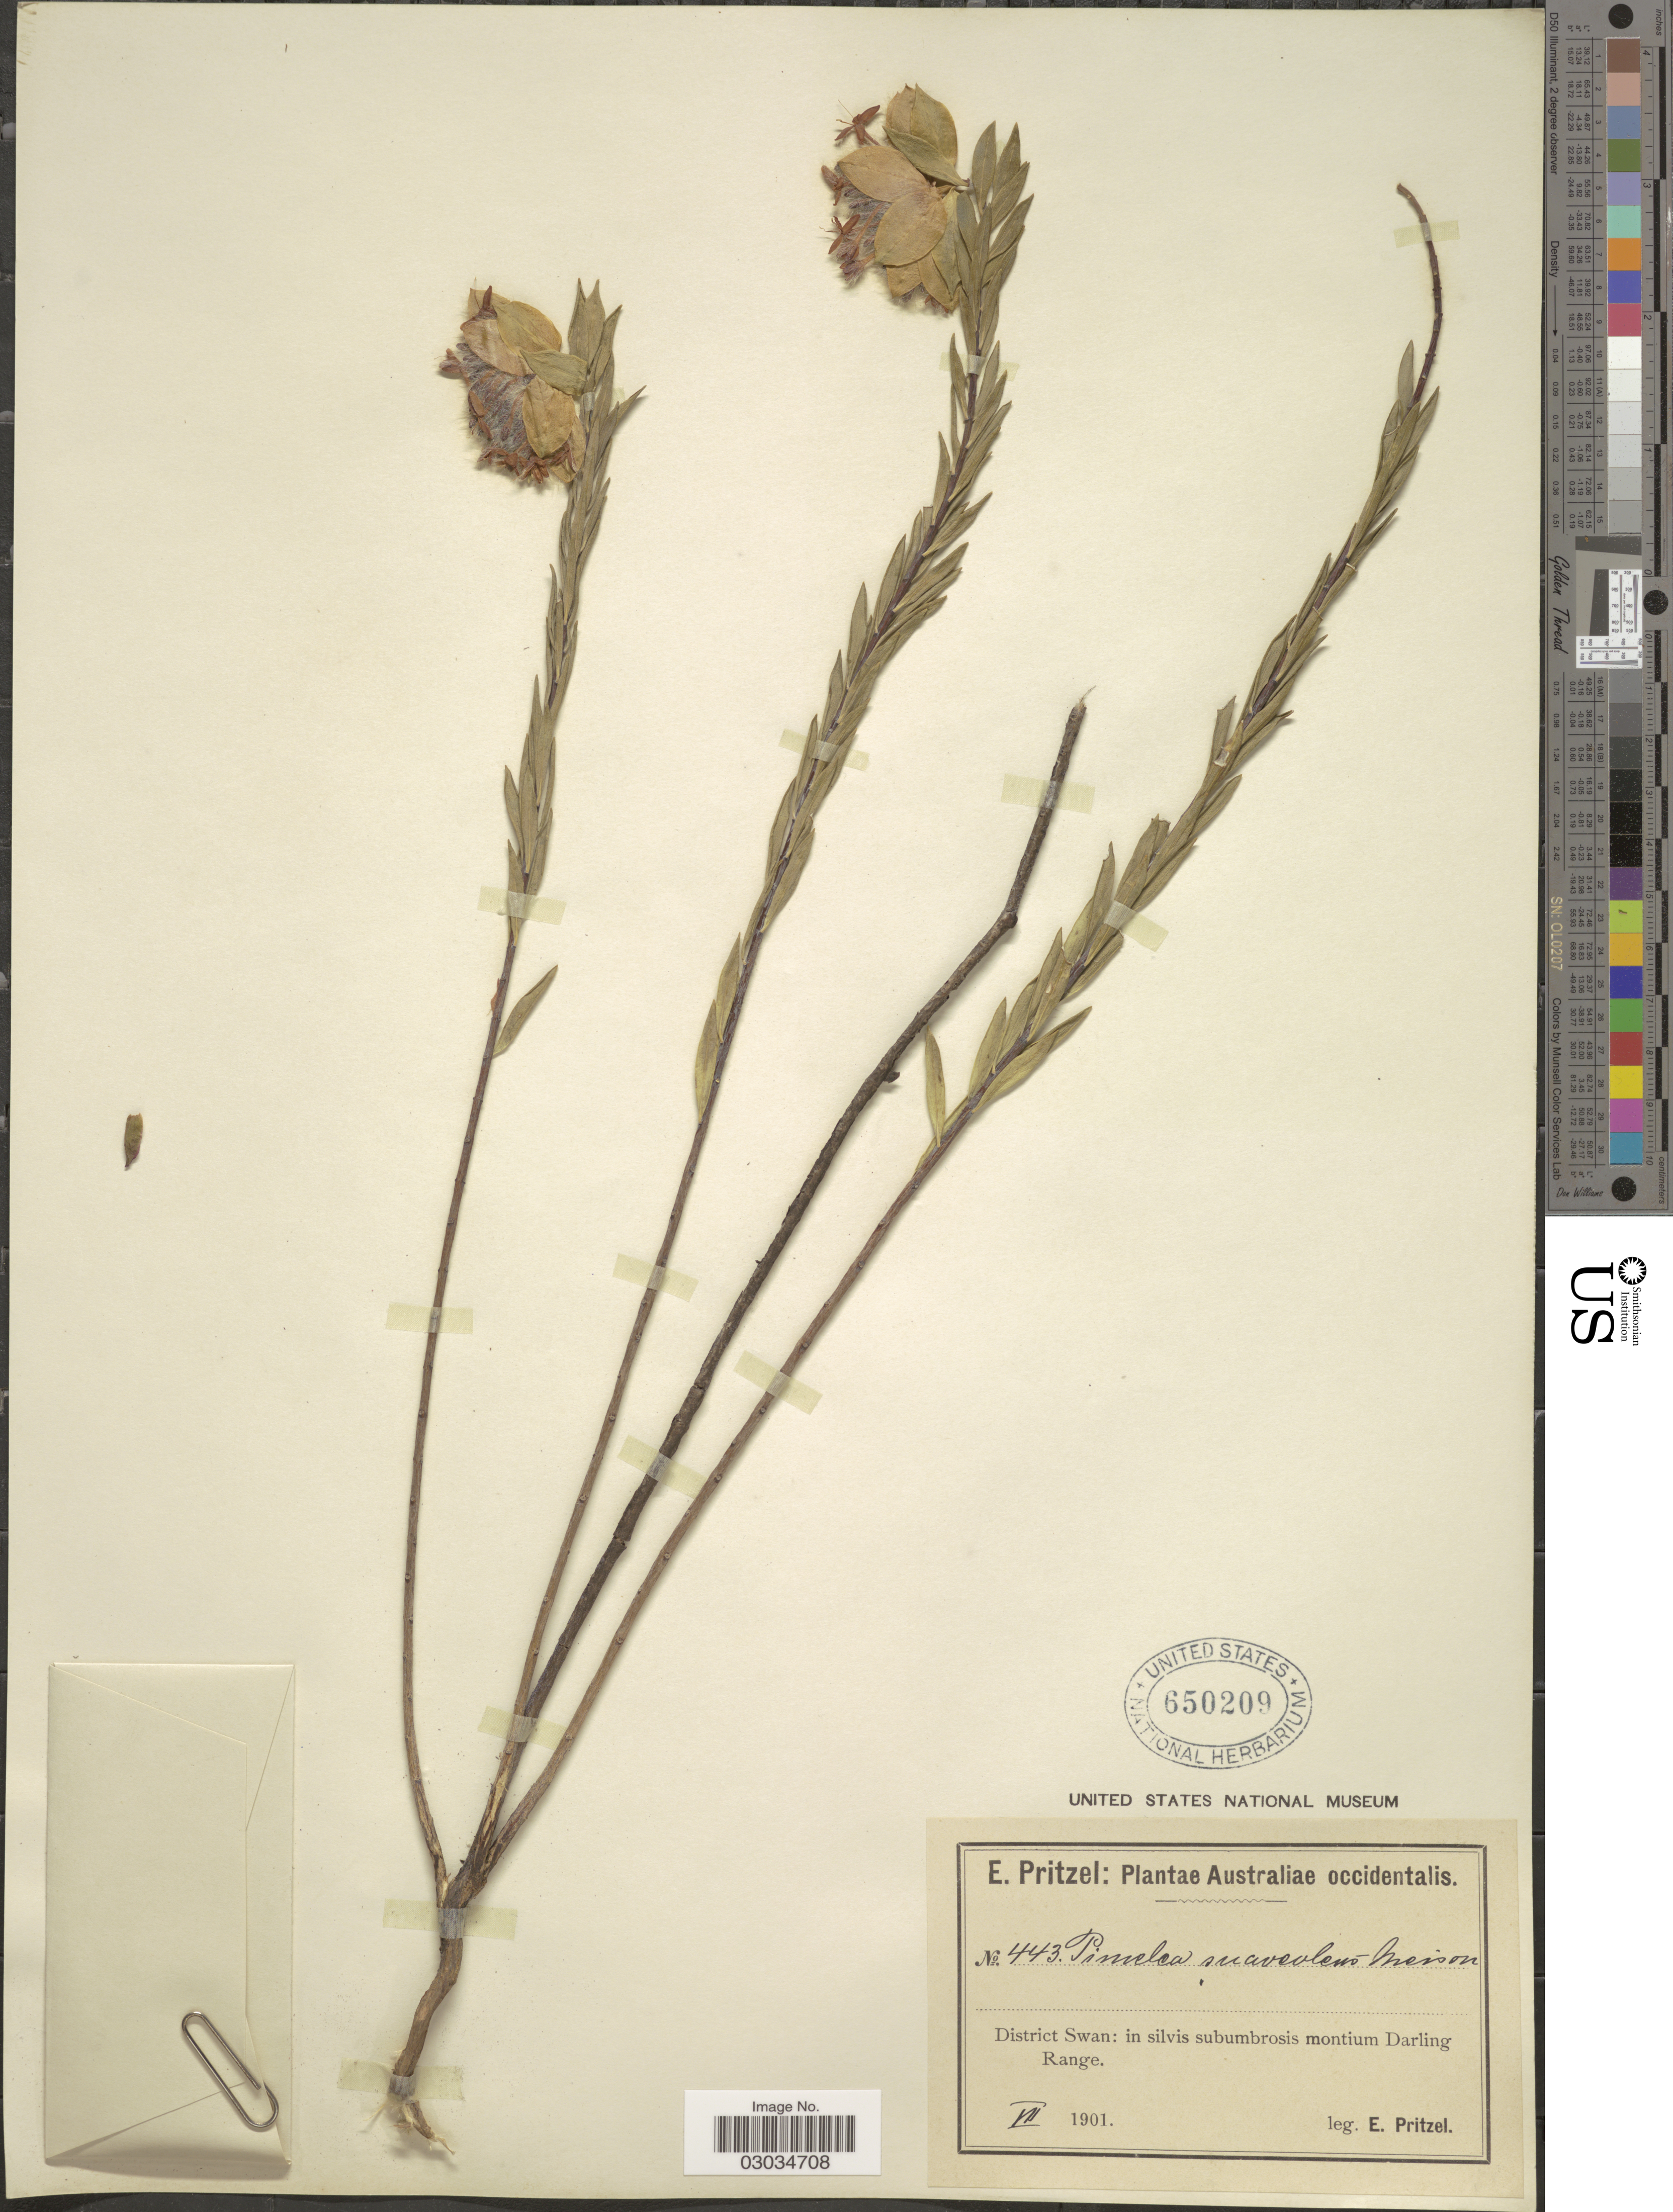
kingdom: Plantae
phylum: Tracheophyta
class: Magnoliopsida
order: Malvales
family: Thymelaeaceae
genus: Pimelea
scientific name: Pimelea suaveolens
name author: Meisn.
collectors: E. G. Pritzel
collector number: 443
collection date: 1901-07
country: Australia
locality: District Swan: in silvis subumbrosis montium Darling Range.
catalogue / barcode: US 650209